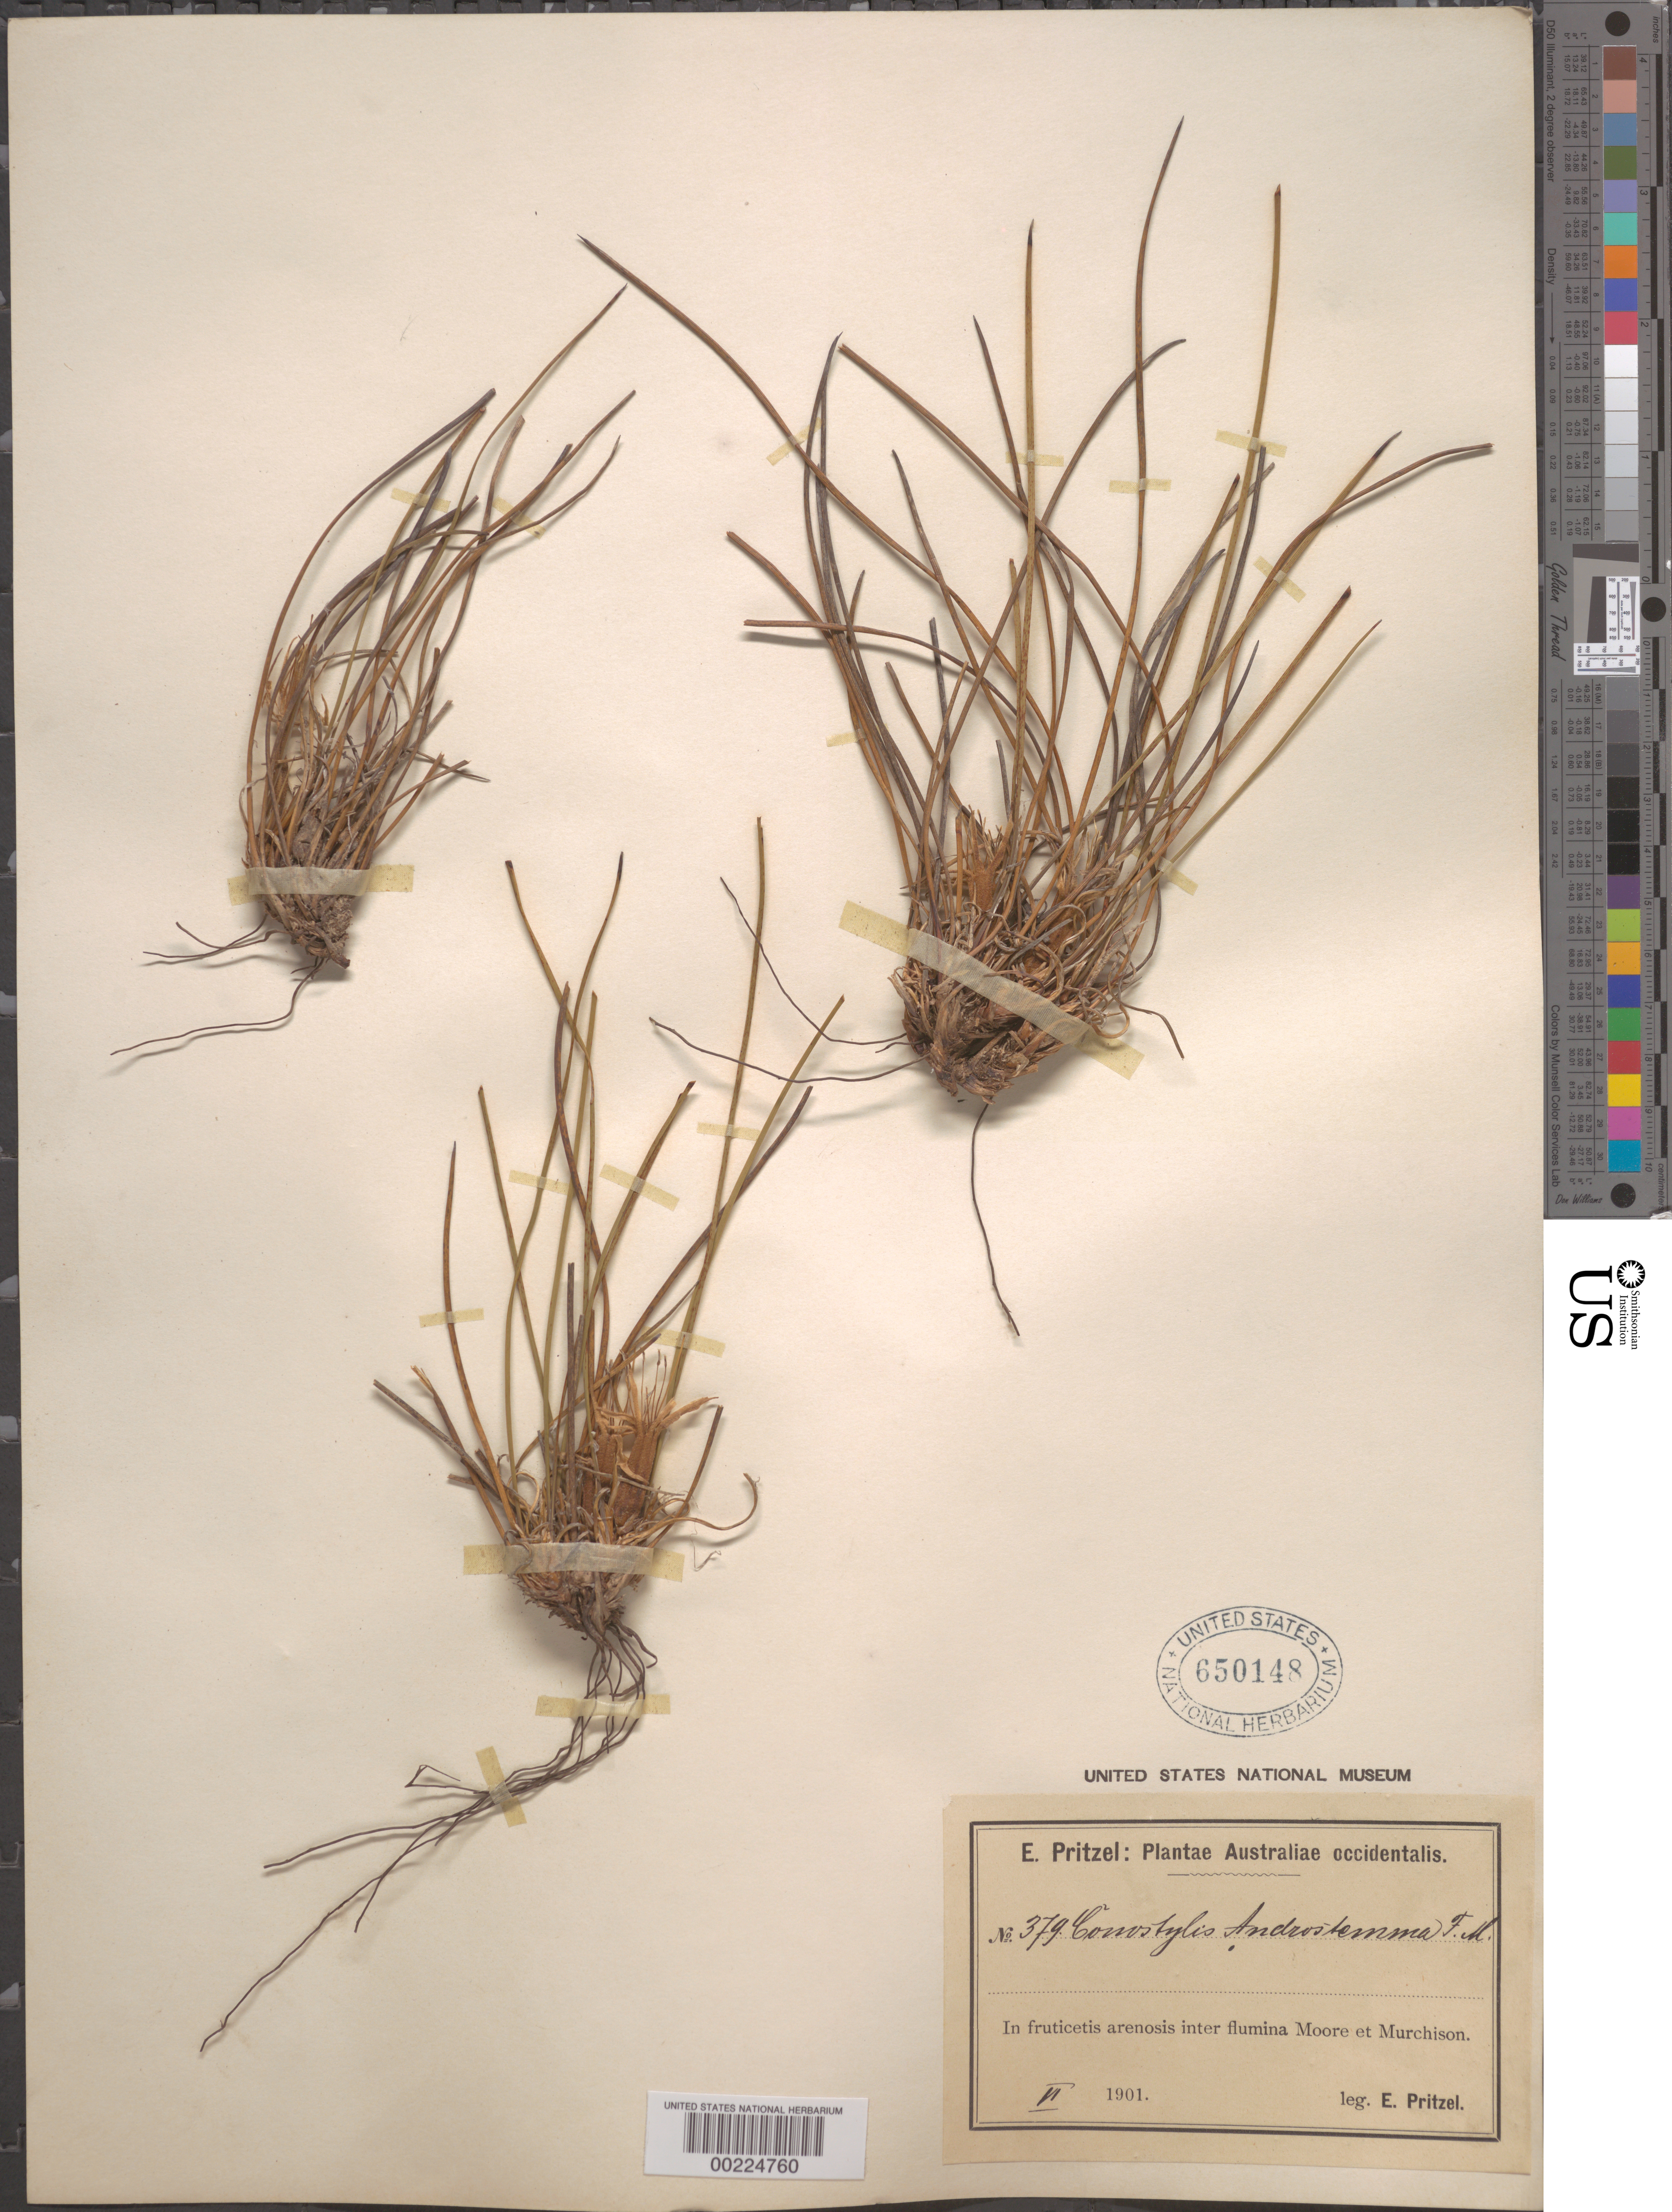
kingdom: Plantae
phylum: Tracheophyta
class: Liliopsida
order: Commelinales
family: Haemodoraceae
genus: Conostylis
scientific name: Conostylis androstemma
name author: F. Muell.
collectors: E. G. Pritzel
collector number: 379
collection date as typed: Apr 1901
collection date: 1901-04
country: Australia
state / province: Western Australia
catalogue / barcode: US 650148